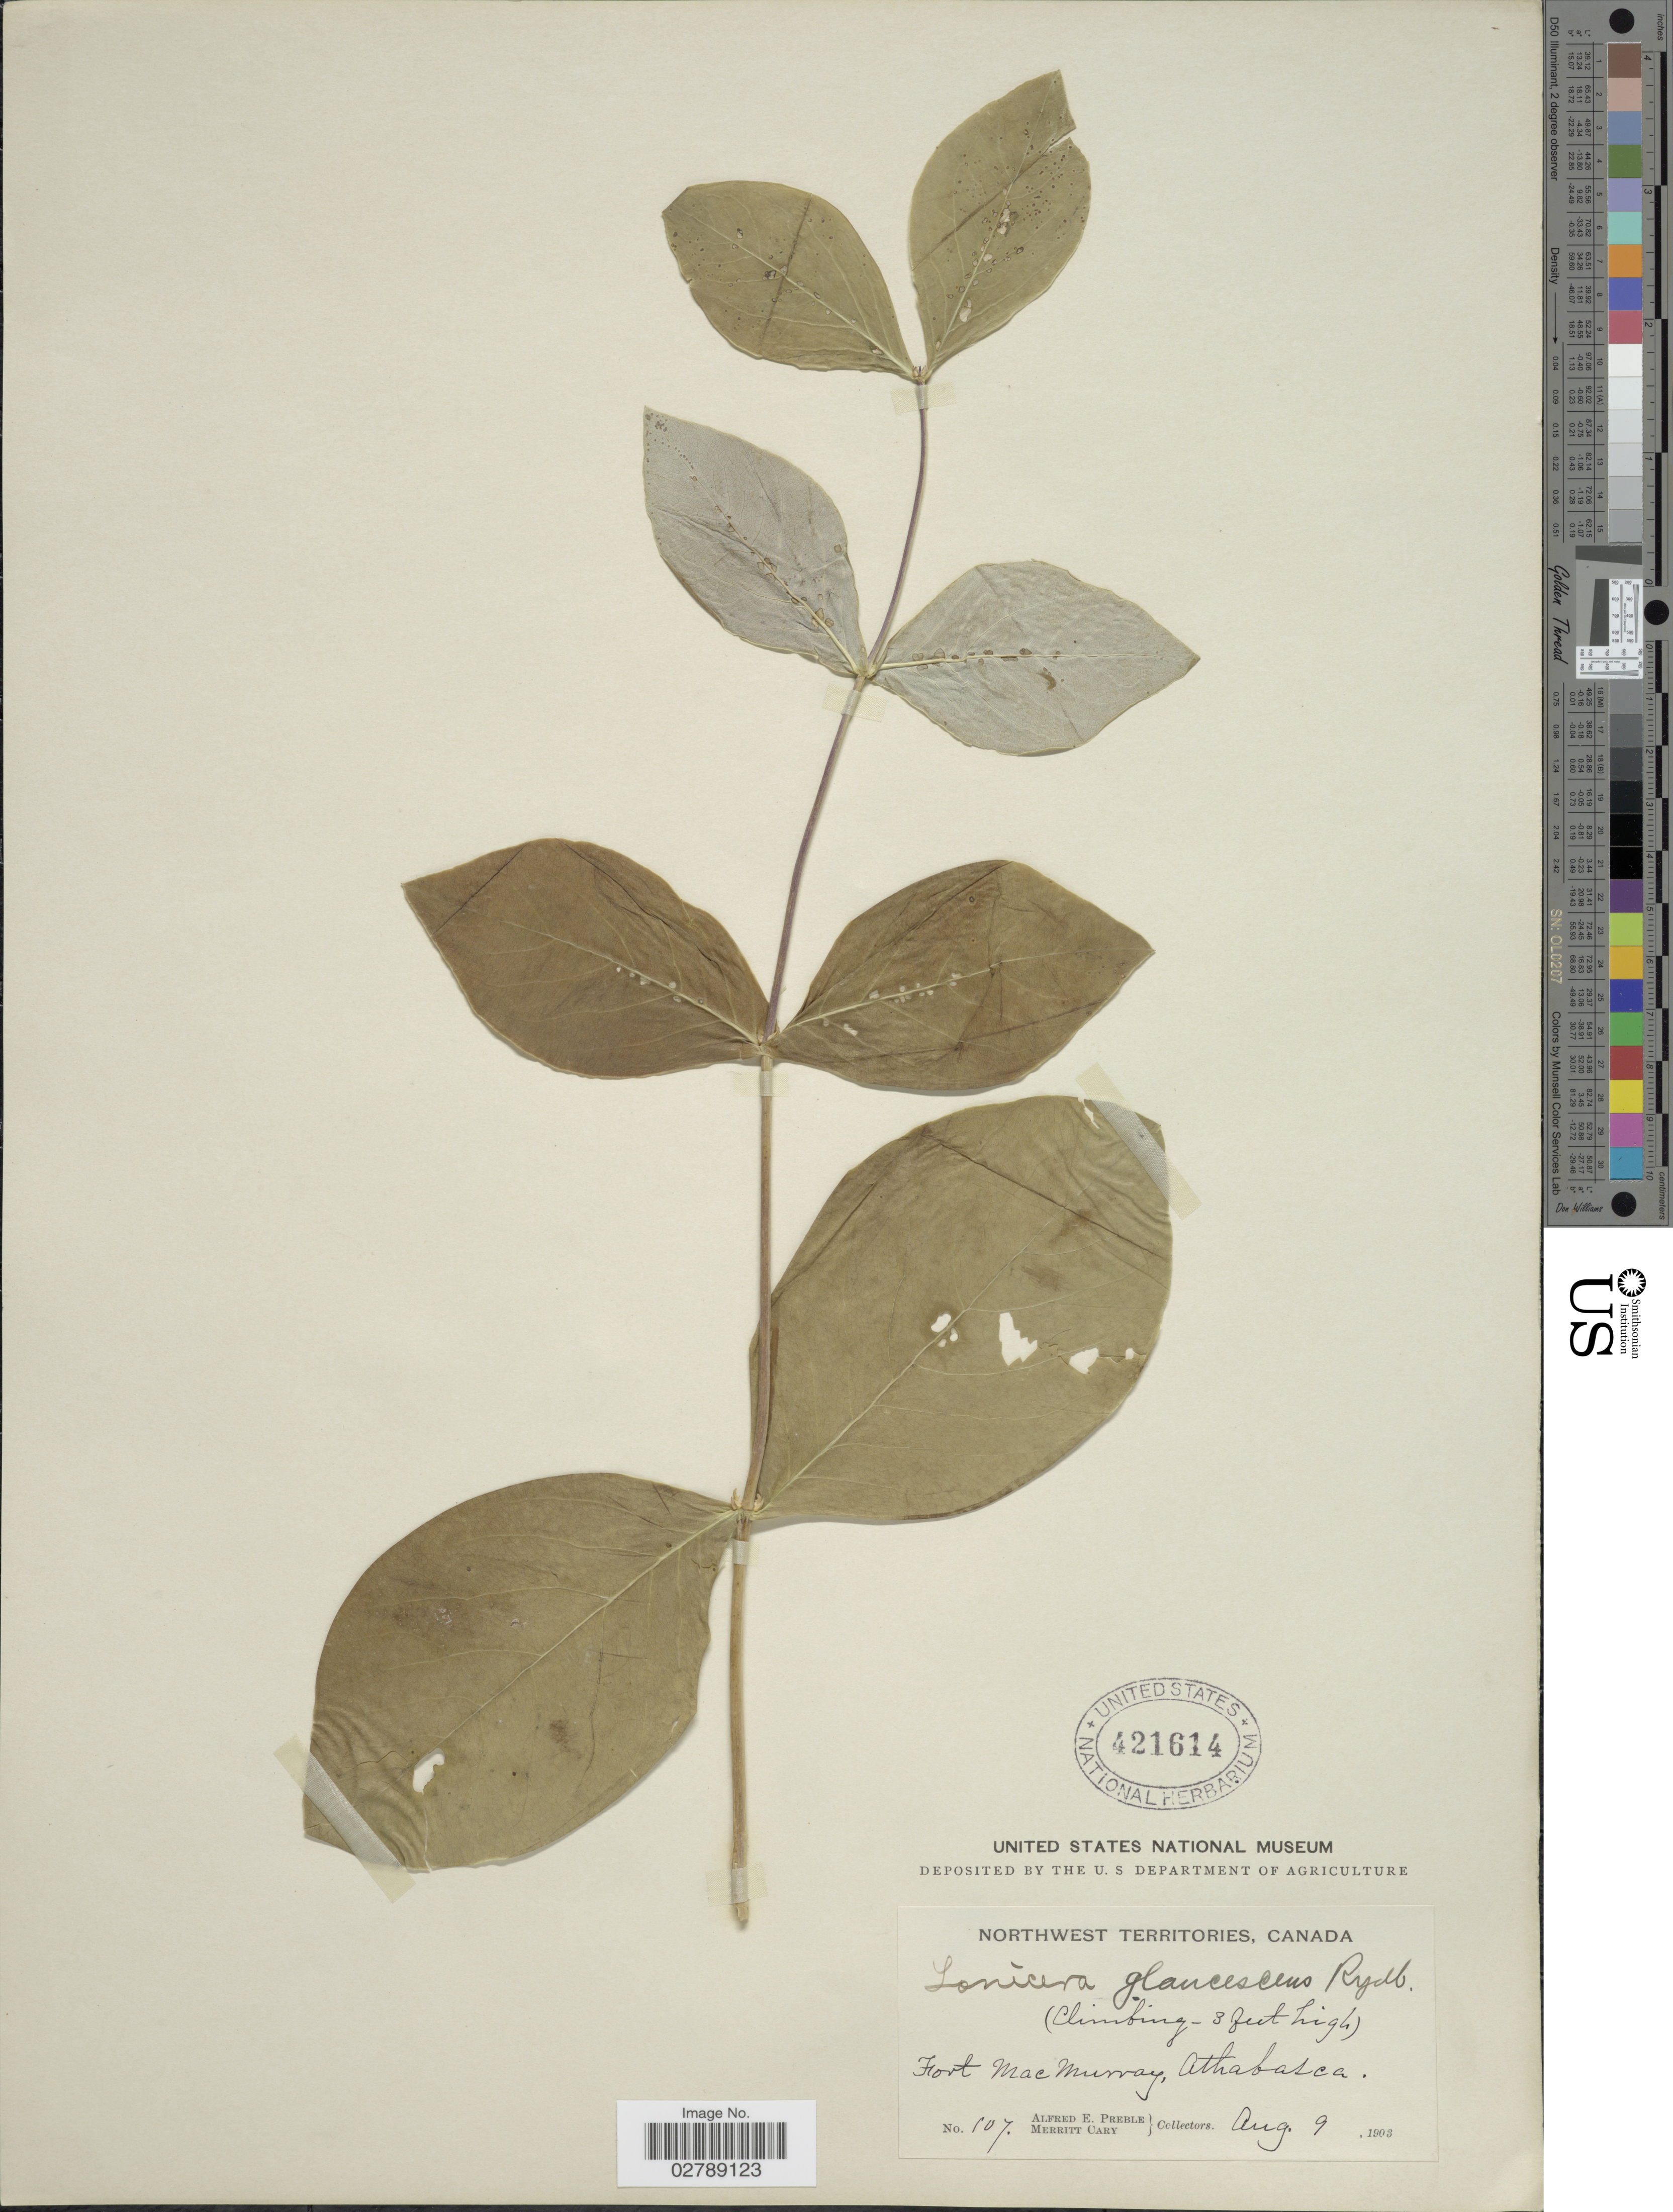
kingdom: Plantae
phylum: Tracheophyta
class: Magnoliopsida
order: Dipsacales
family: Caprifoliaceae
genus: Lonicera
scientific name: Lonicera dioica var. glaucescens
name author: (Rydb.) Butters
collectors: A. Preble & M. Cary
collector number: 107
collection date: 1903-07-09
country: Canada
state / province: Northwest Territories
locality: Fort MacMurray, Athabasca.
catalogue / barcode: US 421614